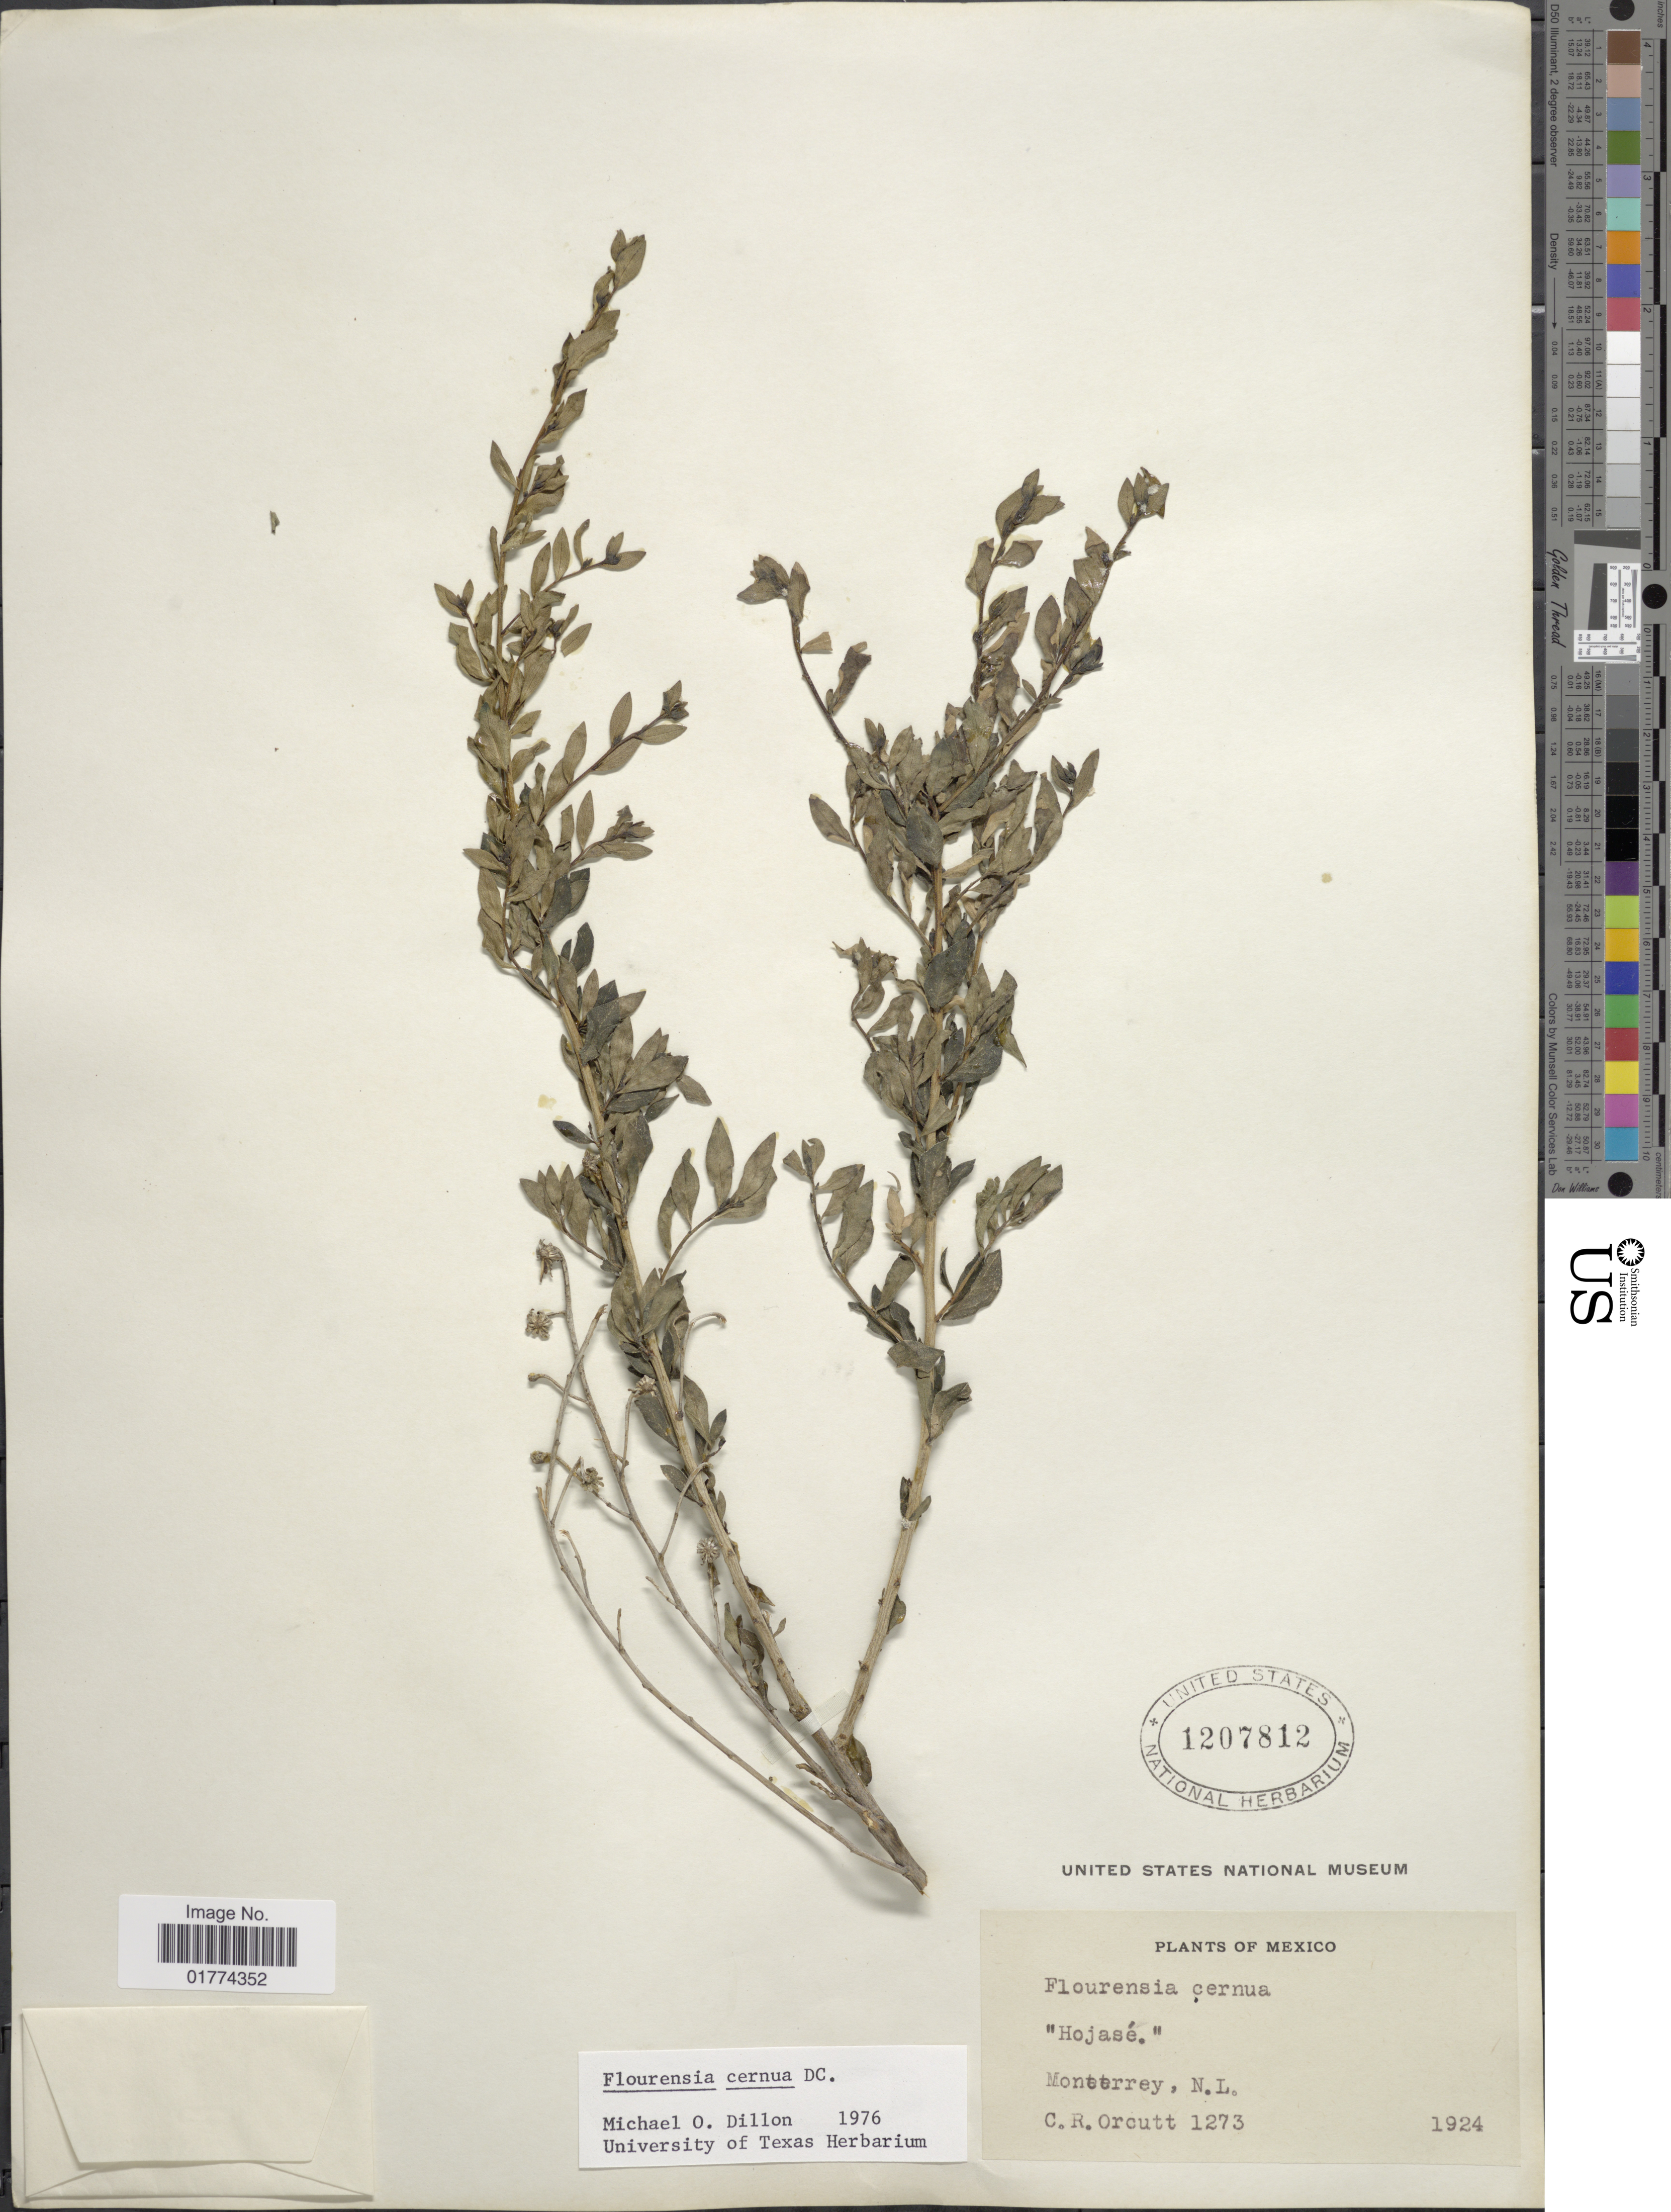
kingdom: Plantae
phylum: Tracheophyta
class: Magnoliopsida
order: Asterales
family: Asteraceae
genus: Flourensia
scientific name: Flourensia cernua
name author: DC.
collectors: C. R. Orcutt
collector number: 1273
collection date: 1924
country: Mexico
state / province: Nuevo León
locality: Monterrey, N.L.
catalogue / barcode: US 1207812